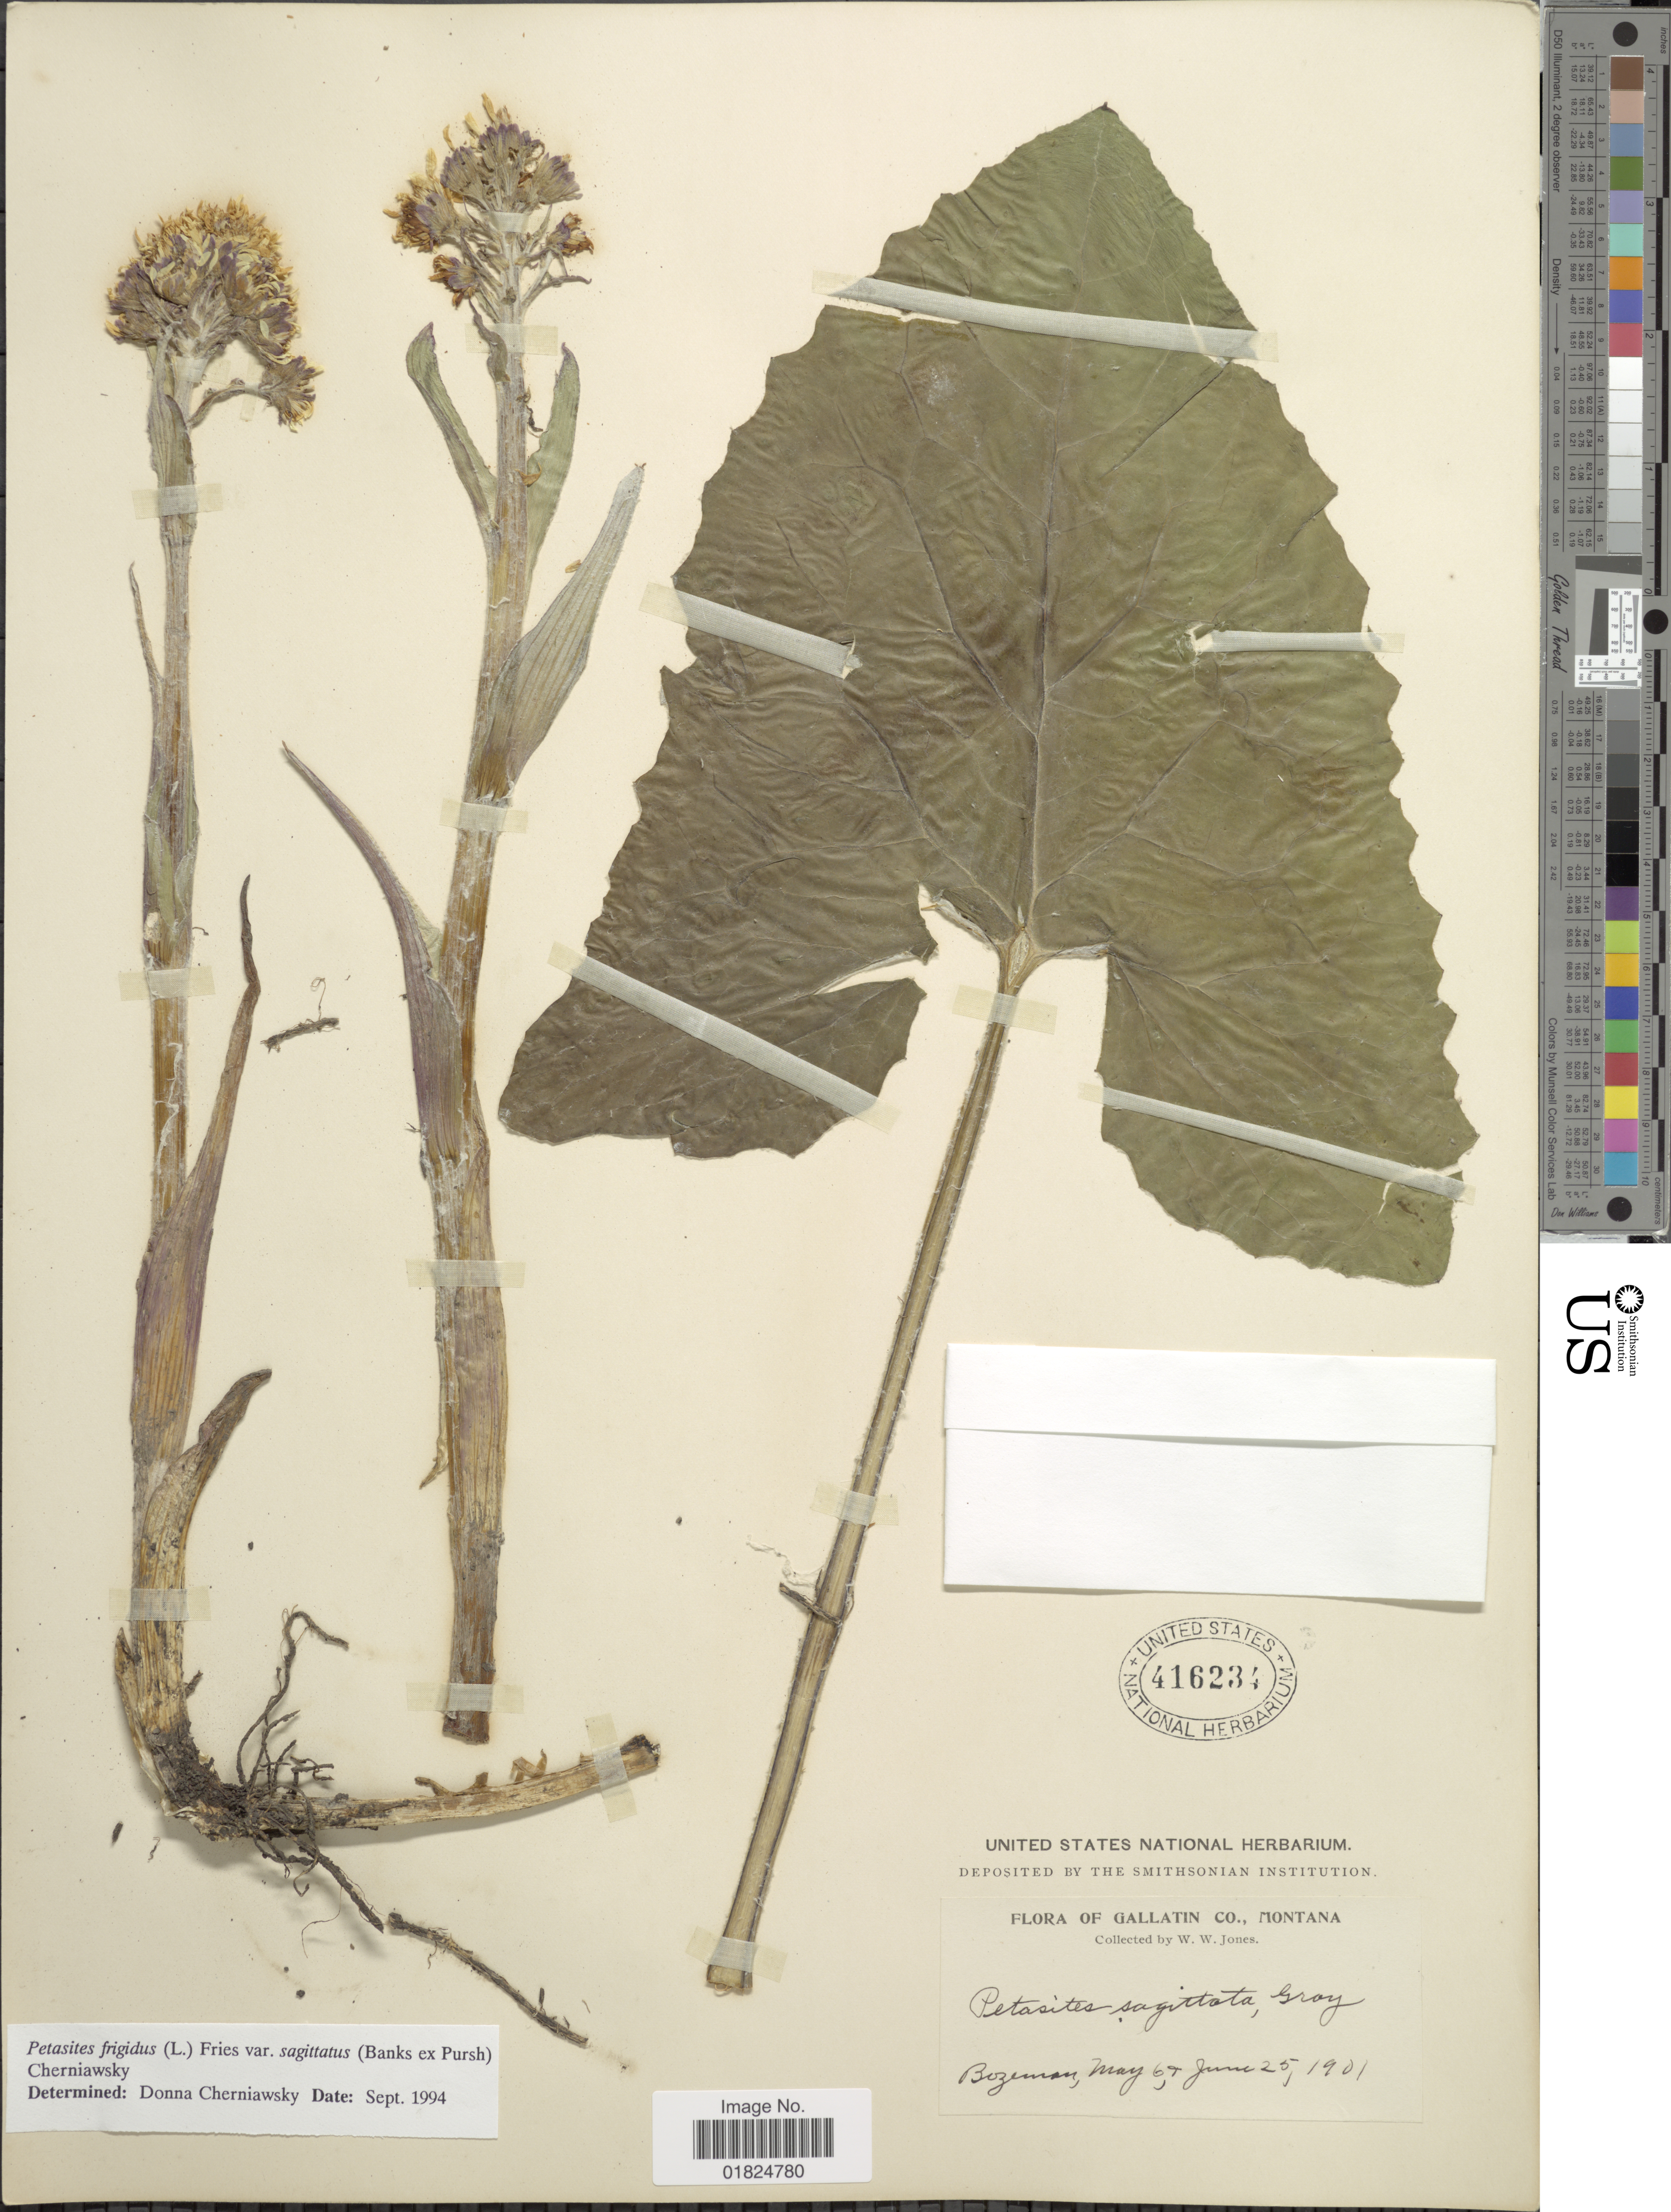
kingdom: Plantae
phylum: Tracheophyta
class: Magnoliopsida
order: Asterales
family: Asteraceae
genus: Petasites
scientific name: Petasites frigidus var. sagittatus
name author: (Banks ex Pursh) Cherniawsky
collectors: W. W. Jones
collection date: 1901-05-06/1901-06-25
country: United States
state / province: Montana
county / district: Gallatin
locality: Bozeman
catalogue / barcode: US 416234